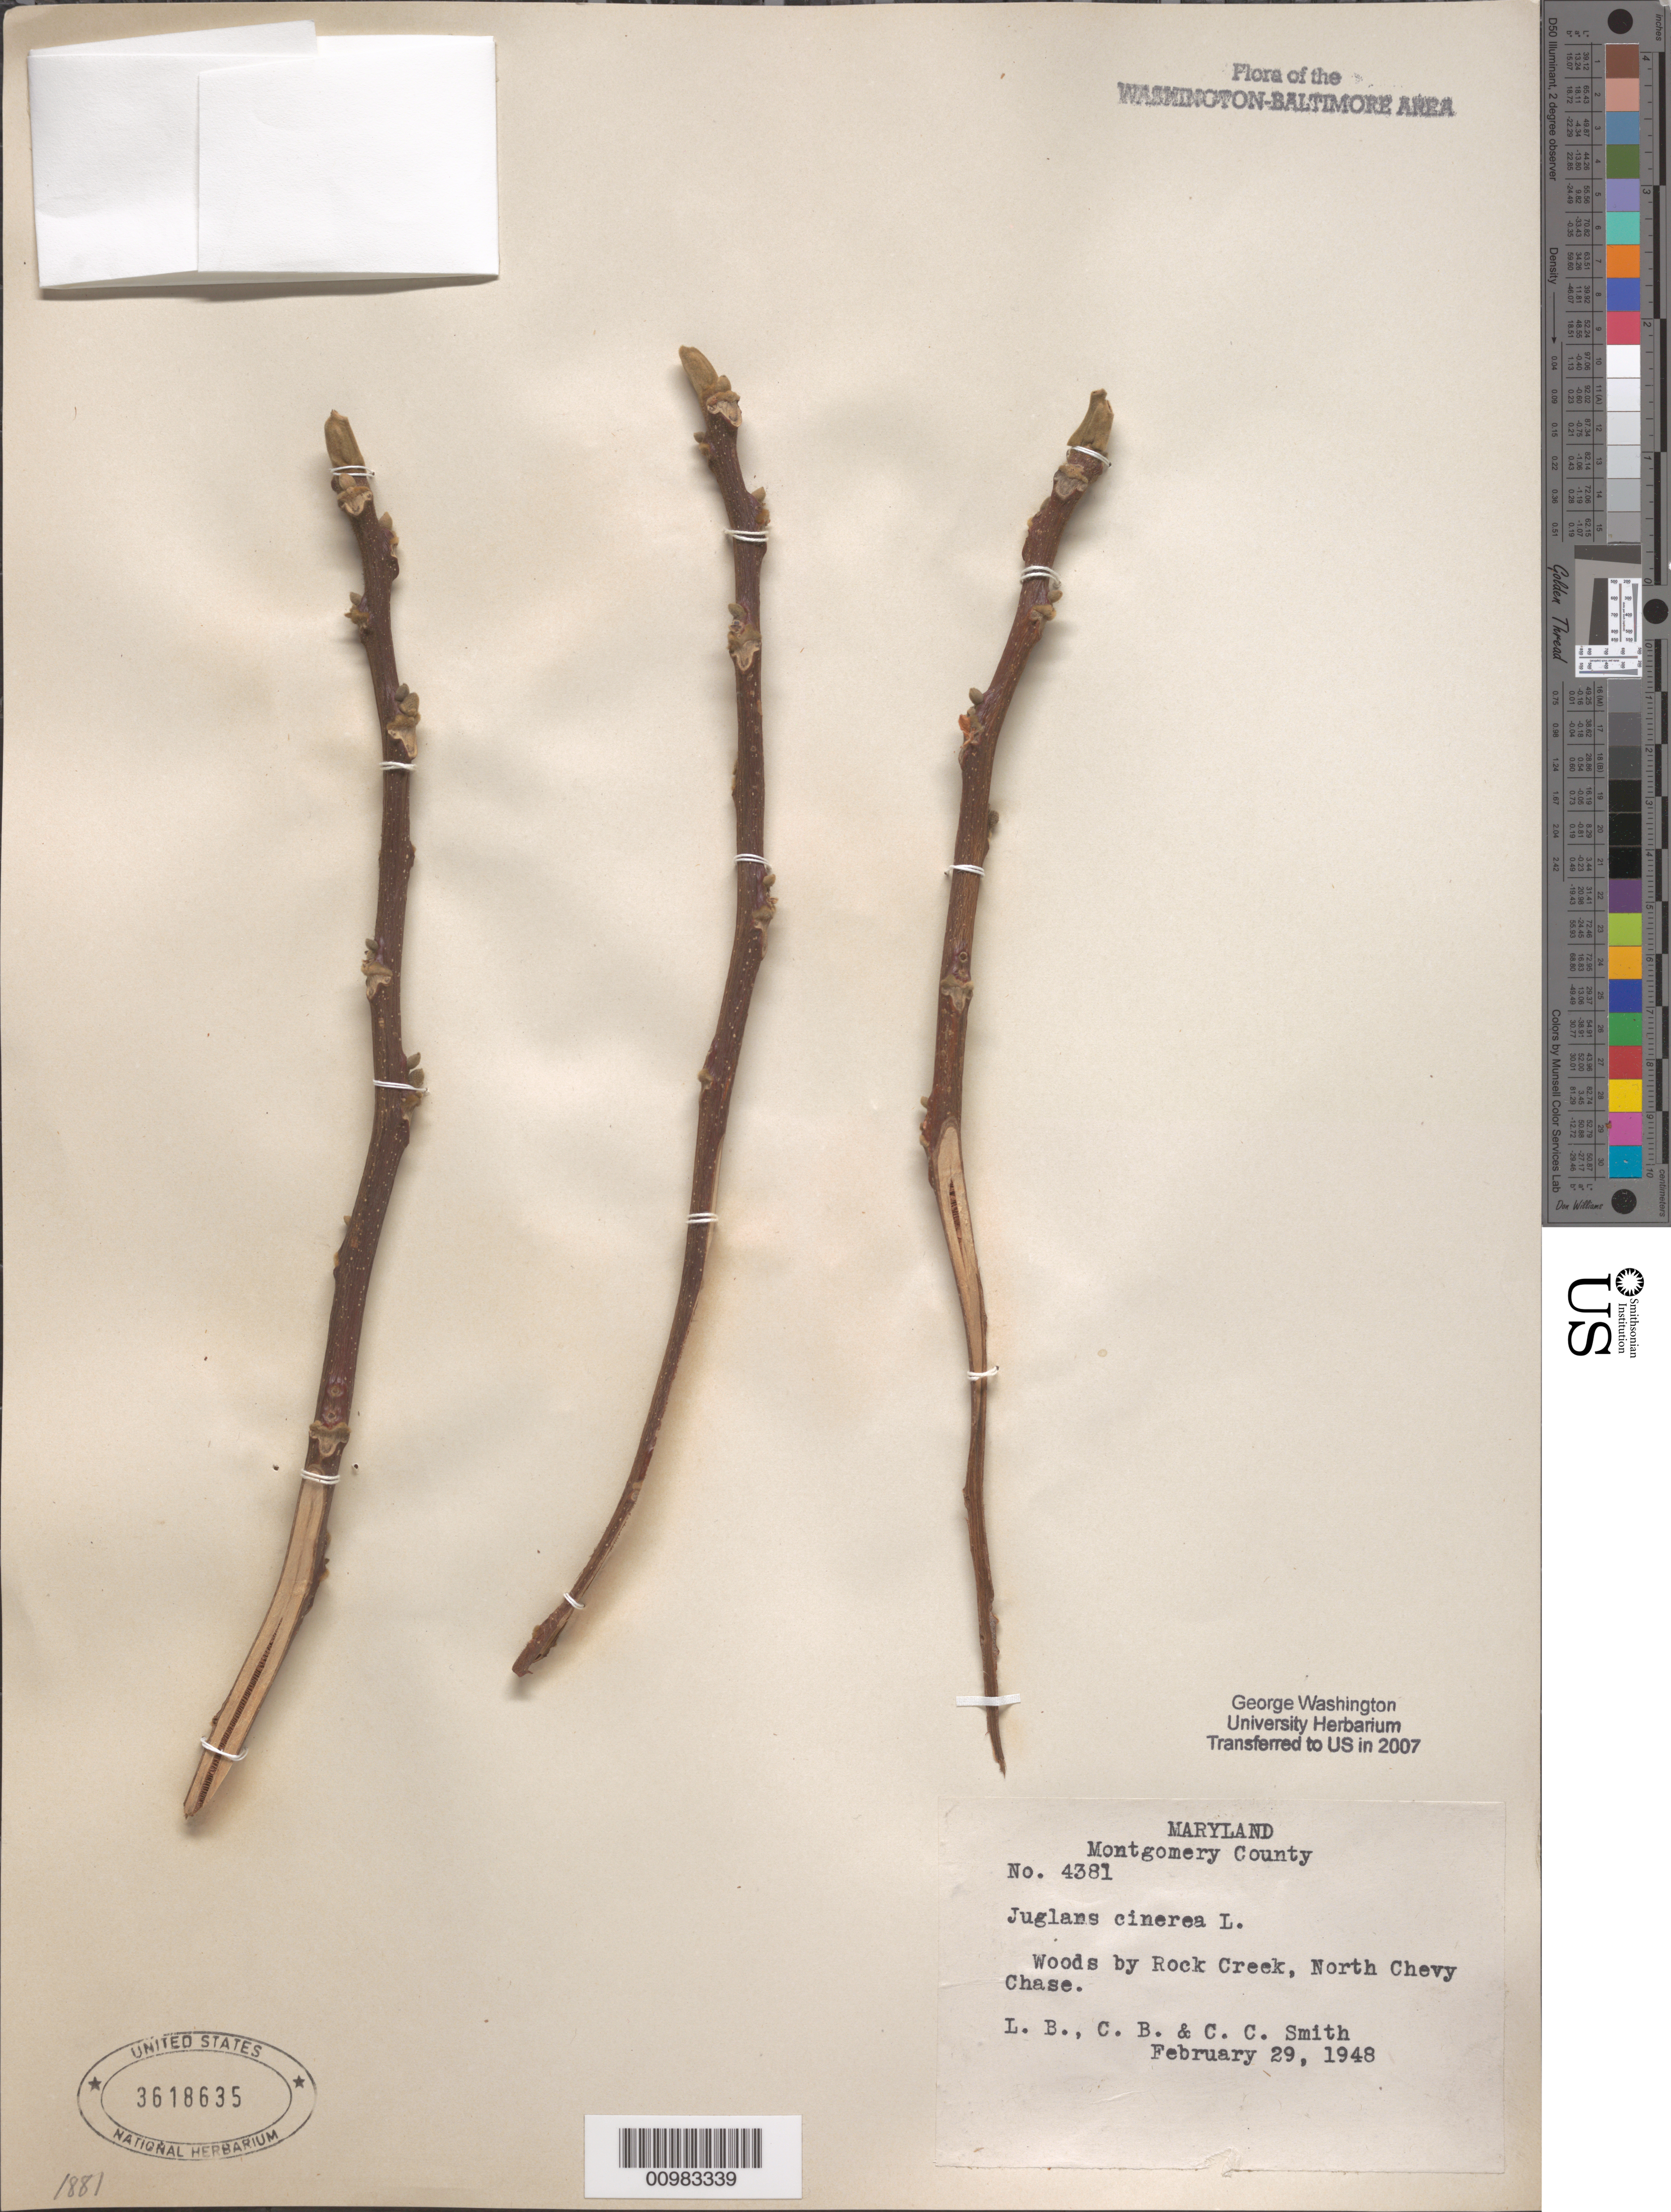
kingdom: Plantae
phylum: Tracheophyta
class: Magnoliopsida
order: Fagales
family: Juglandaceae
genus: Juglans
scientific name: Juglans cinerea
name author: L.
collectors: L. Smith, C. Smith & C. C. Smith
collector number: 4381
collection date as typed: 29 Feb 1948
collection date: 1948-02-29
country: United States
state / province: Maryland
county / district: Montgomery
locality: Rock Creek and Parkway, north Chevy Chase Rock Creek Park and Vicinity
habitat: woods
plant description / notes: Transferred from GWU Herbarium in 2007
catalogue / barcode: US 3618635